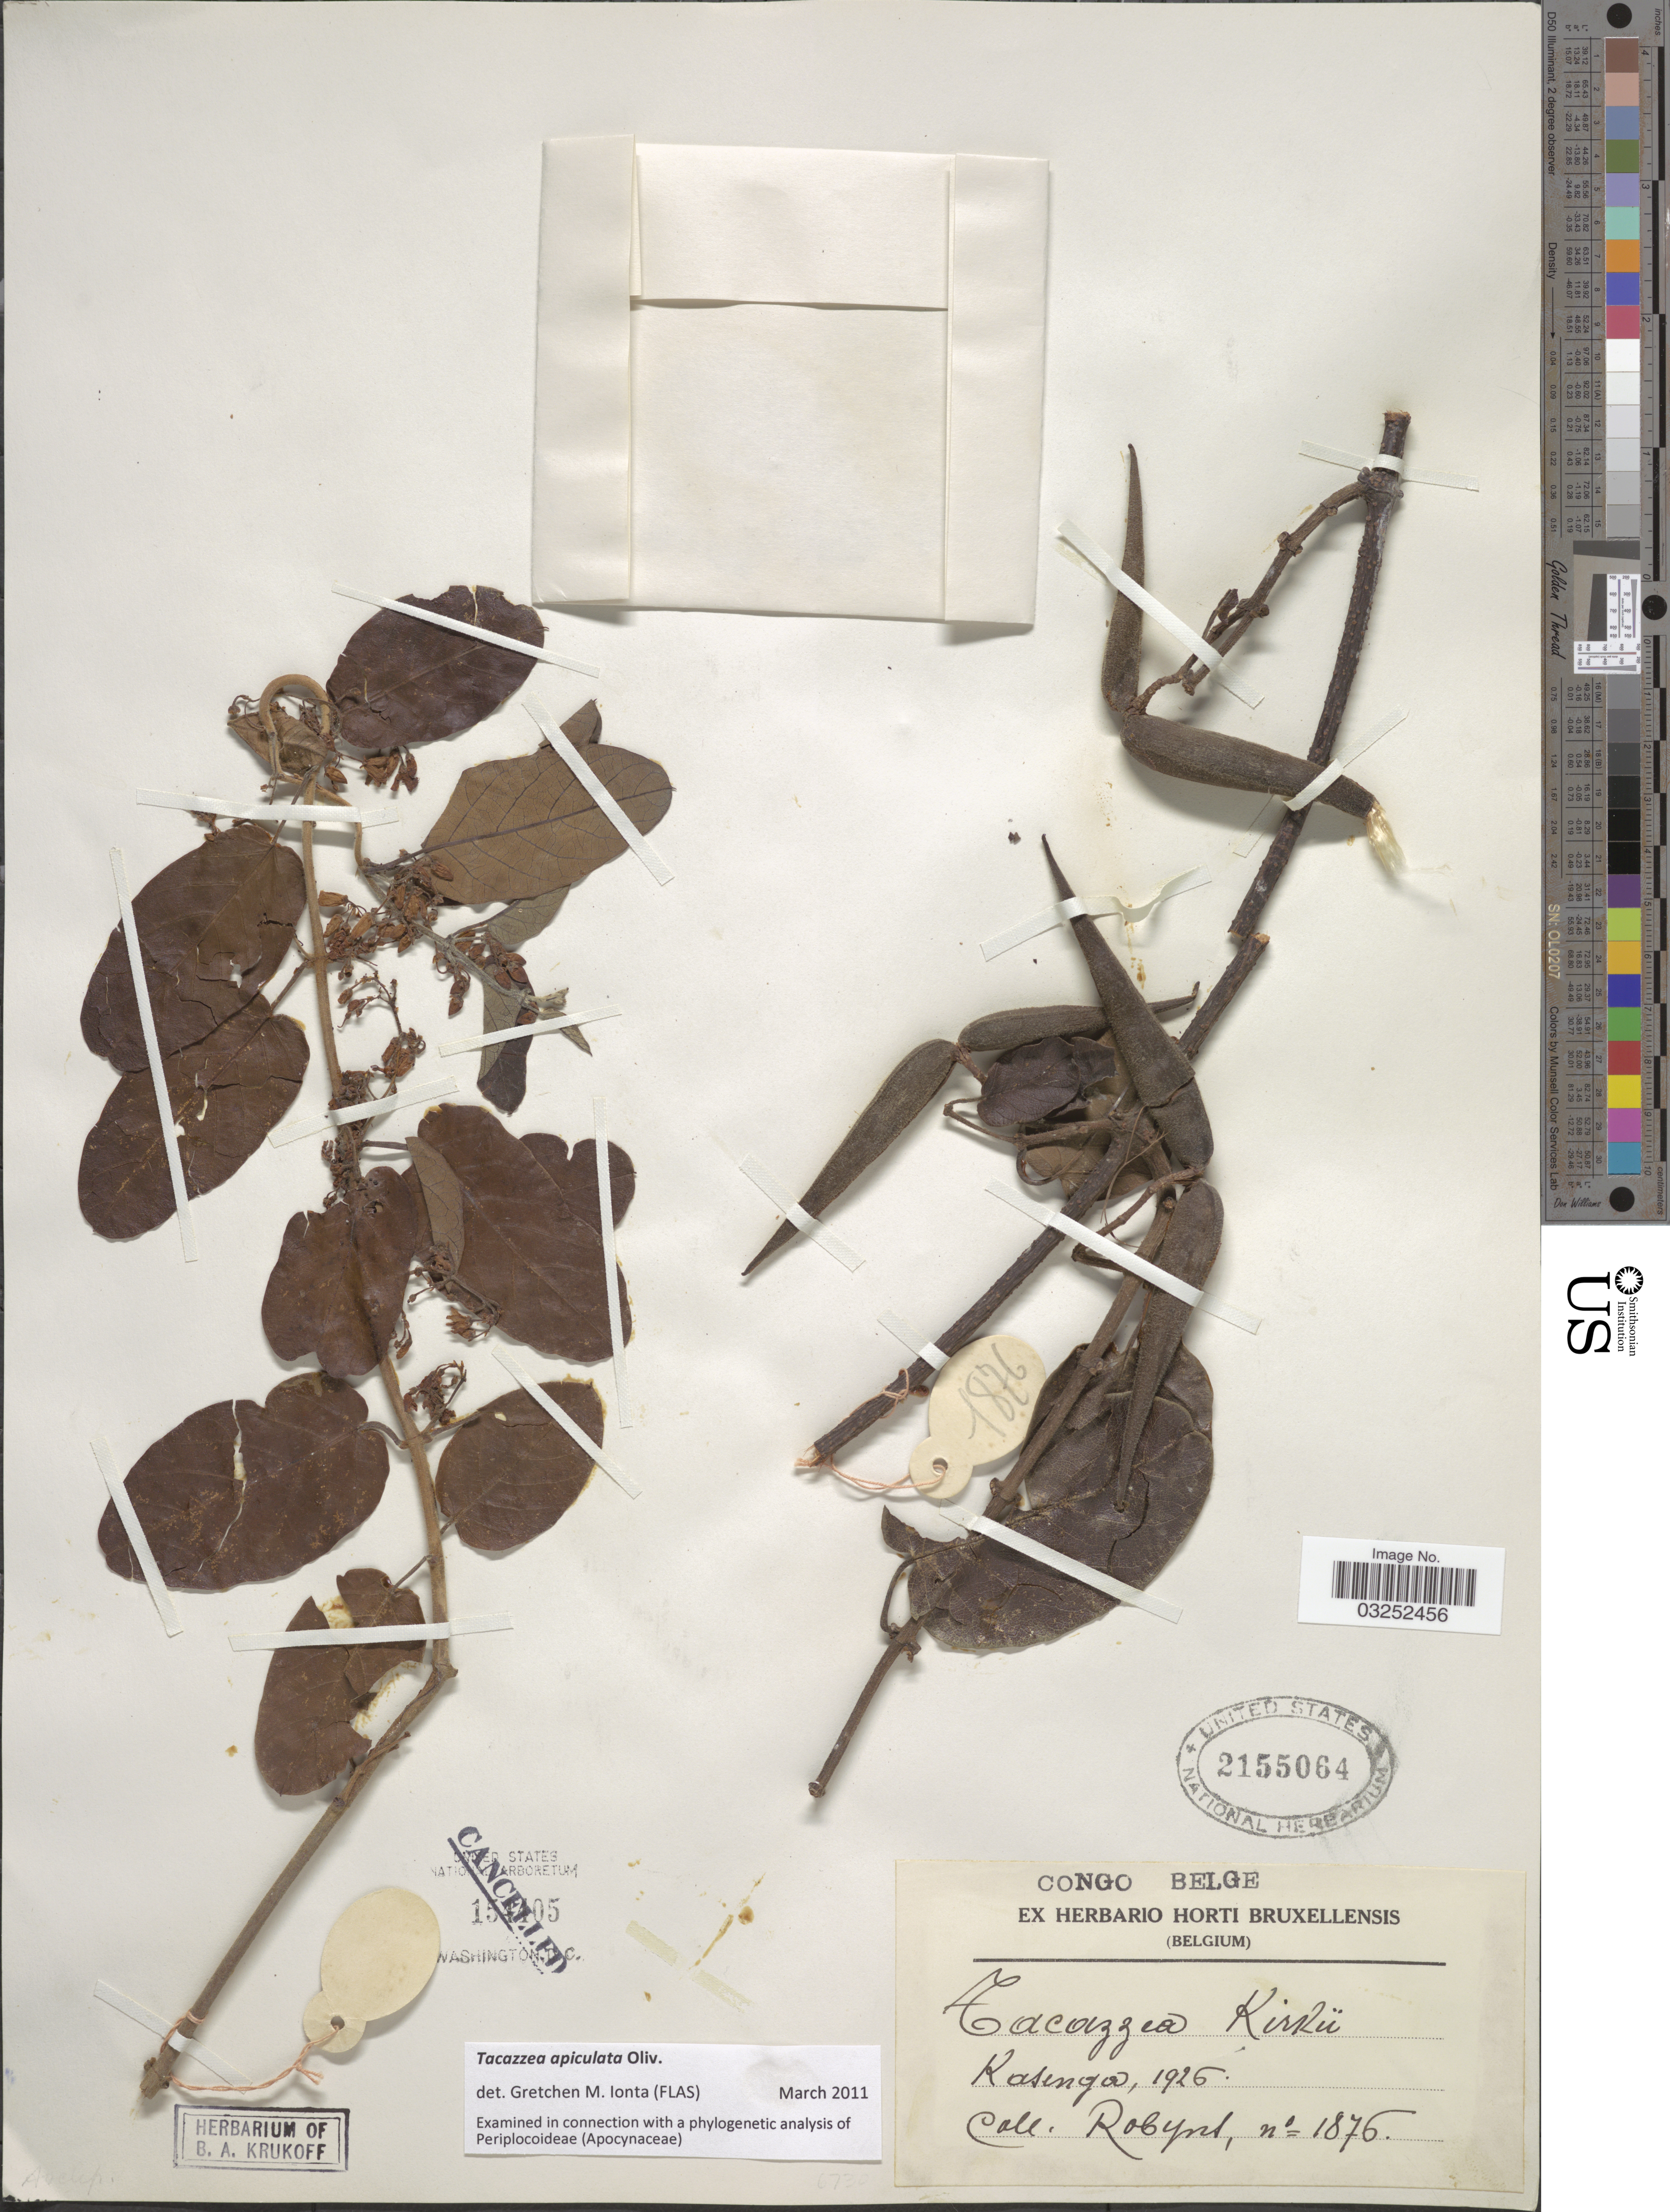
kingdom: Plantae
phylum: Tracheophyta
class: Magnoliopsida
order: Gentianales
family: Apocynaceae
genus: Tacazzea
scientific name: Tacazzea apiculata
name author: Oliv.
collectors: -. Robyns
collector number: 1876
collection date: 1926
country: Congo, Democratic Republic of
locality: Congo Belge, Kasenga.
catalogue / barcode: US 2155064